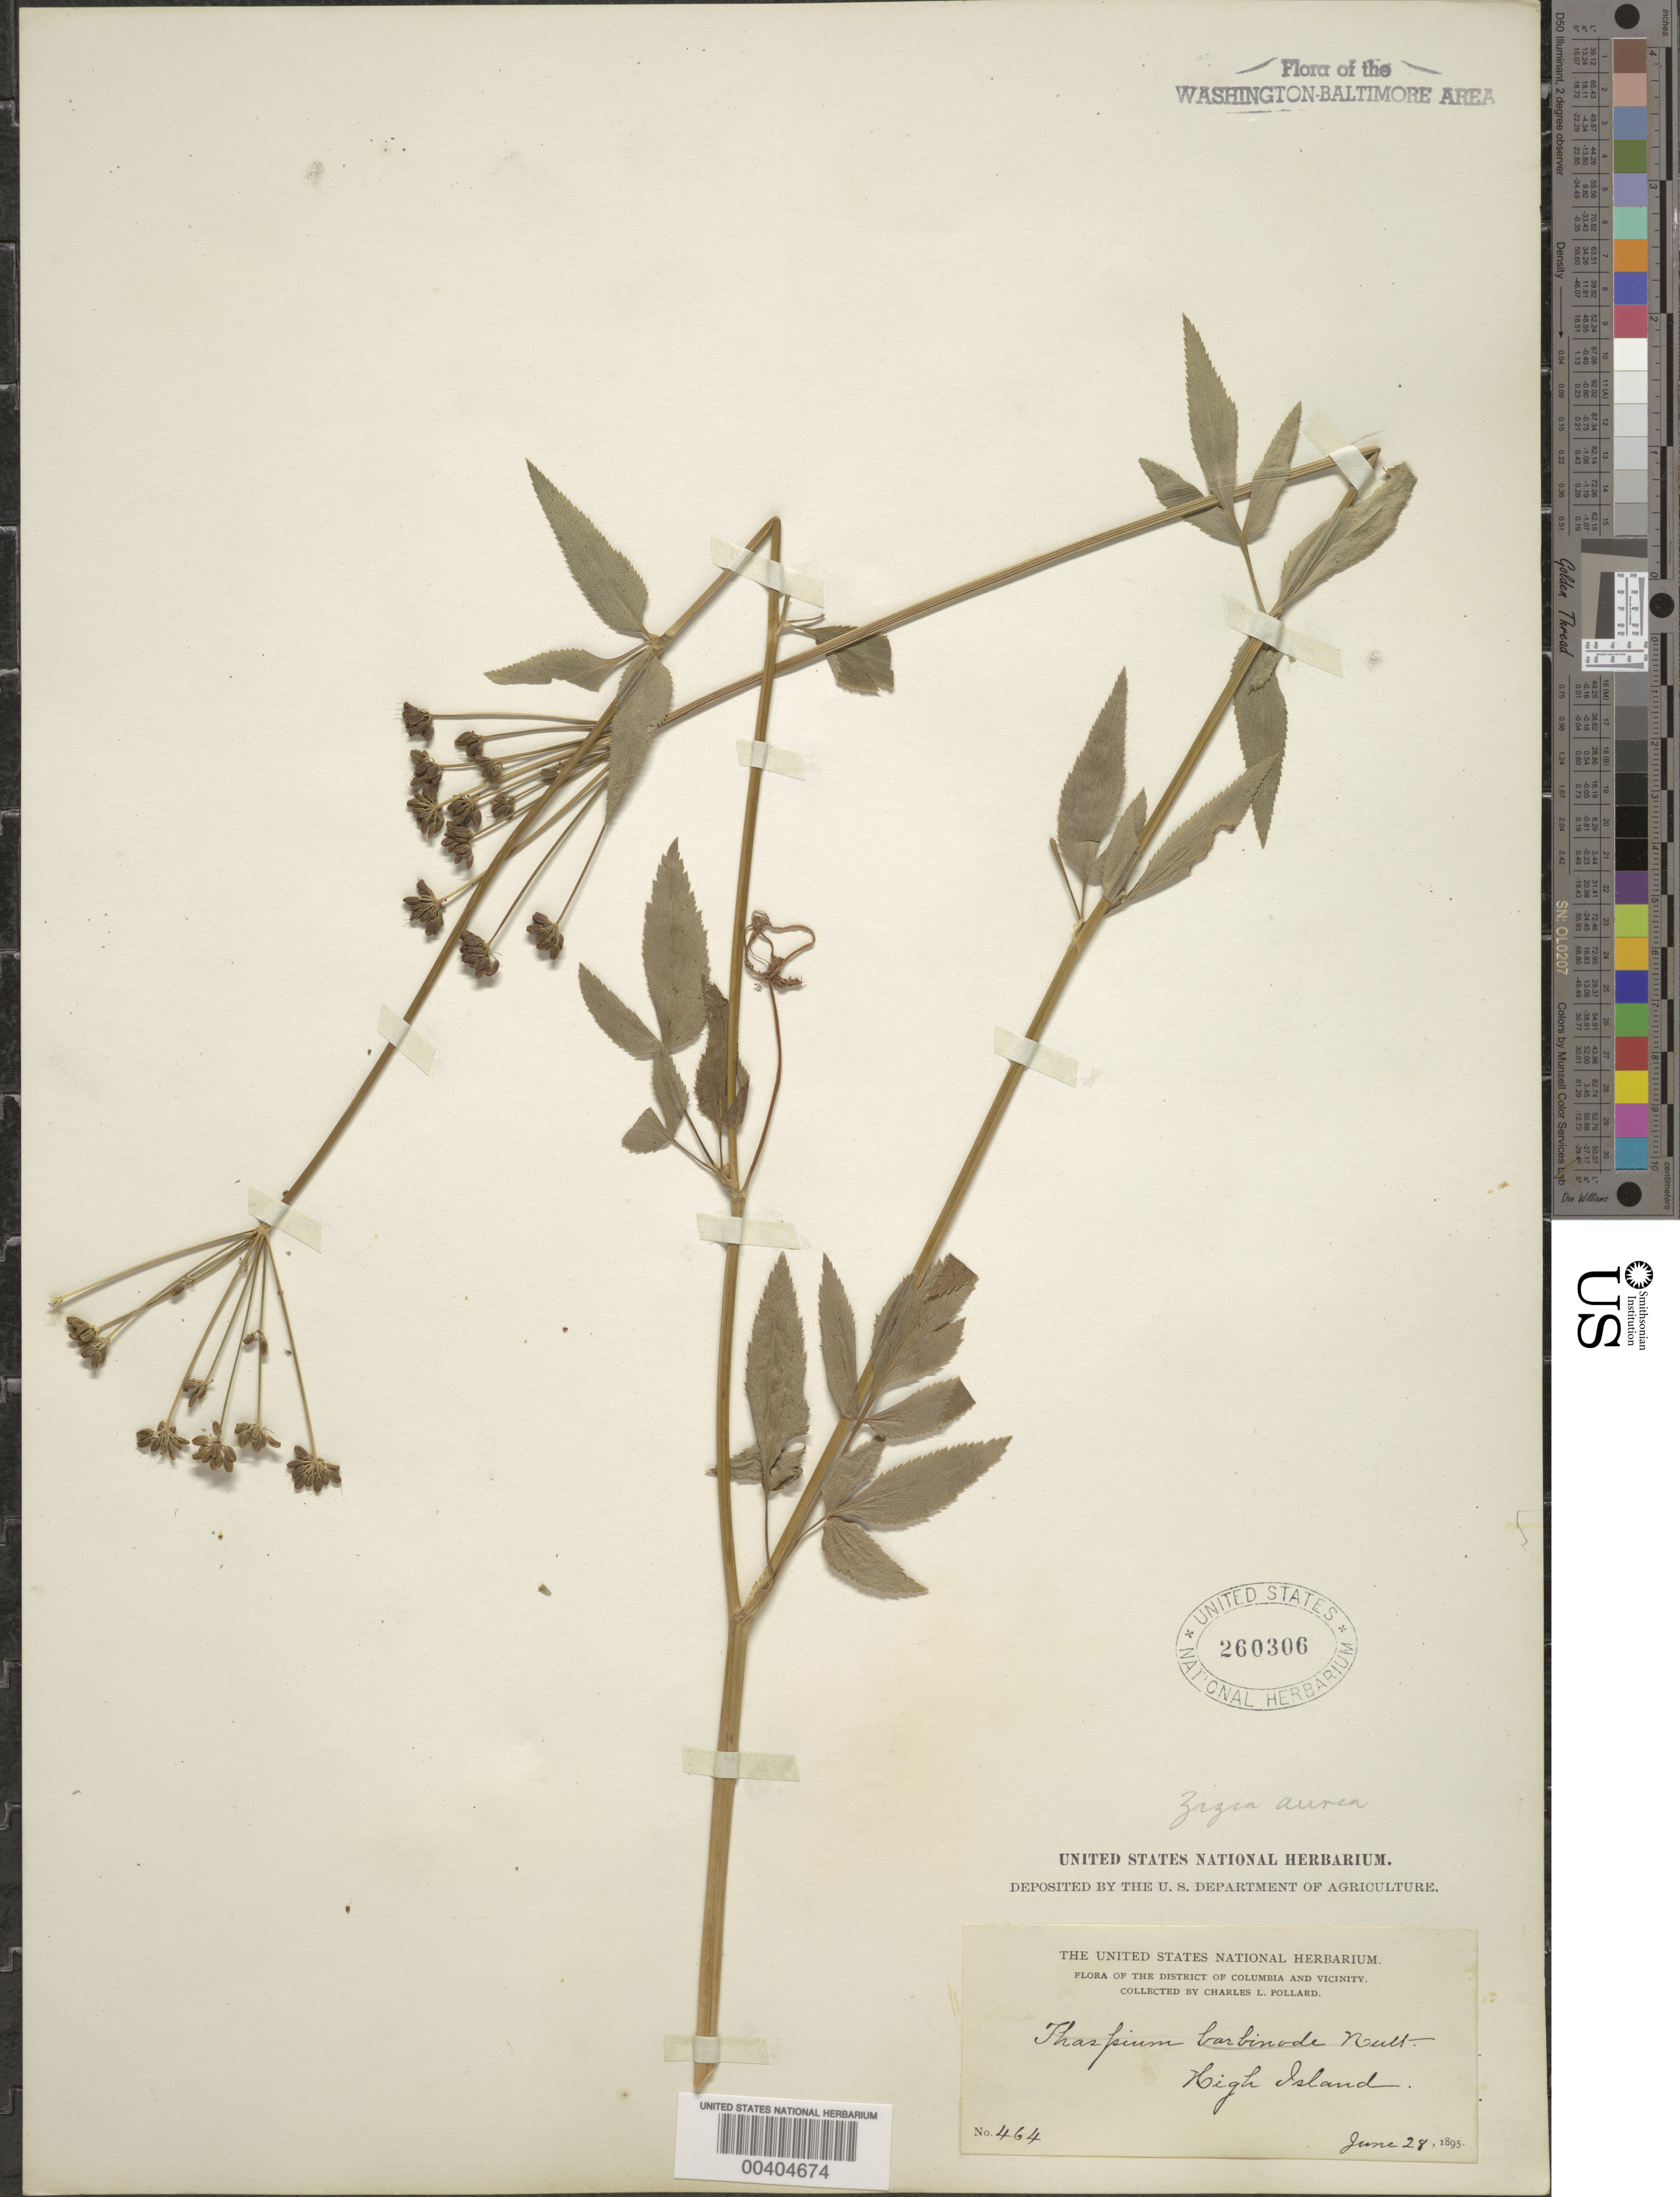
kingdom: Plantae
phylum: Tracheophyta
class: Magnoliopsida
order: Apiales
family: Apiaceae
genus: Zizia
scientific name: Zizia aurea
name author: (L.) Koch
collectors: C. L. Pollard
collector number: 464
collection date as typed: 28 Jun 1895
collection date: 1895-06-28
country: United States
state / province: Maryland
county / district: Montgomery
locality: High Island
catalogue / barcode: US 260306